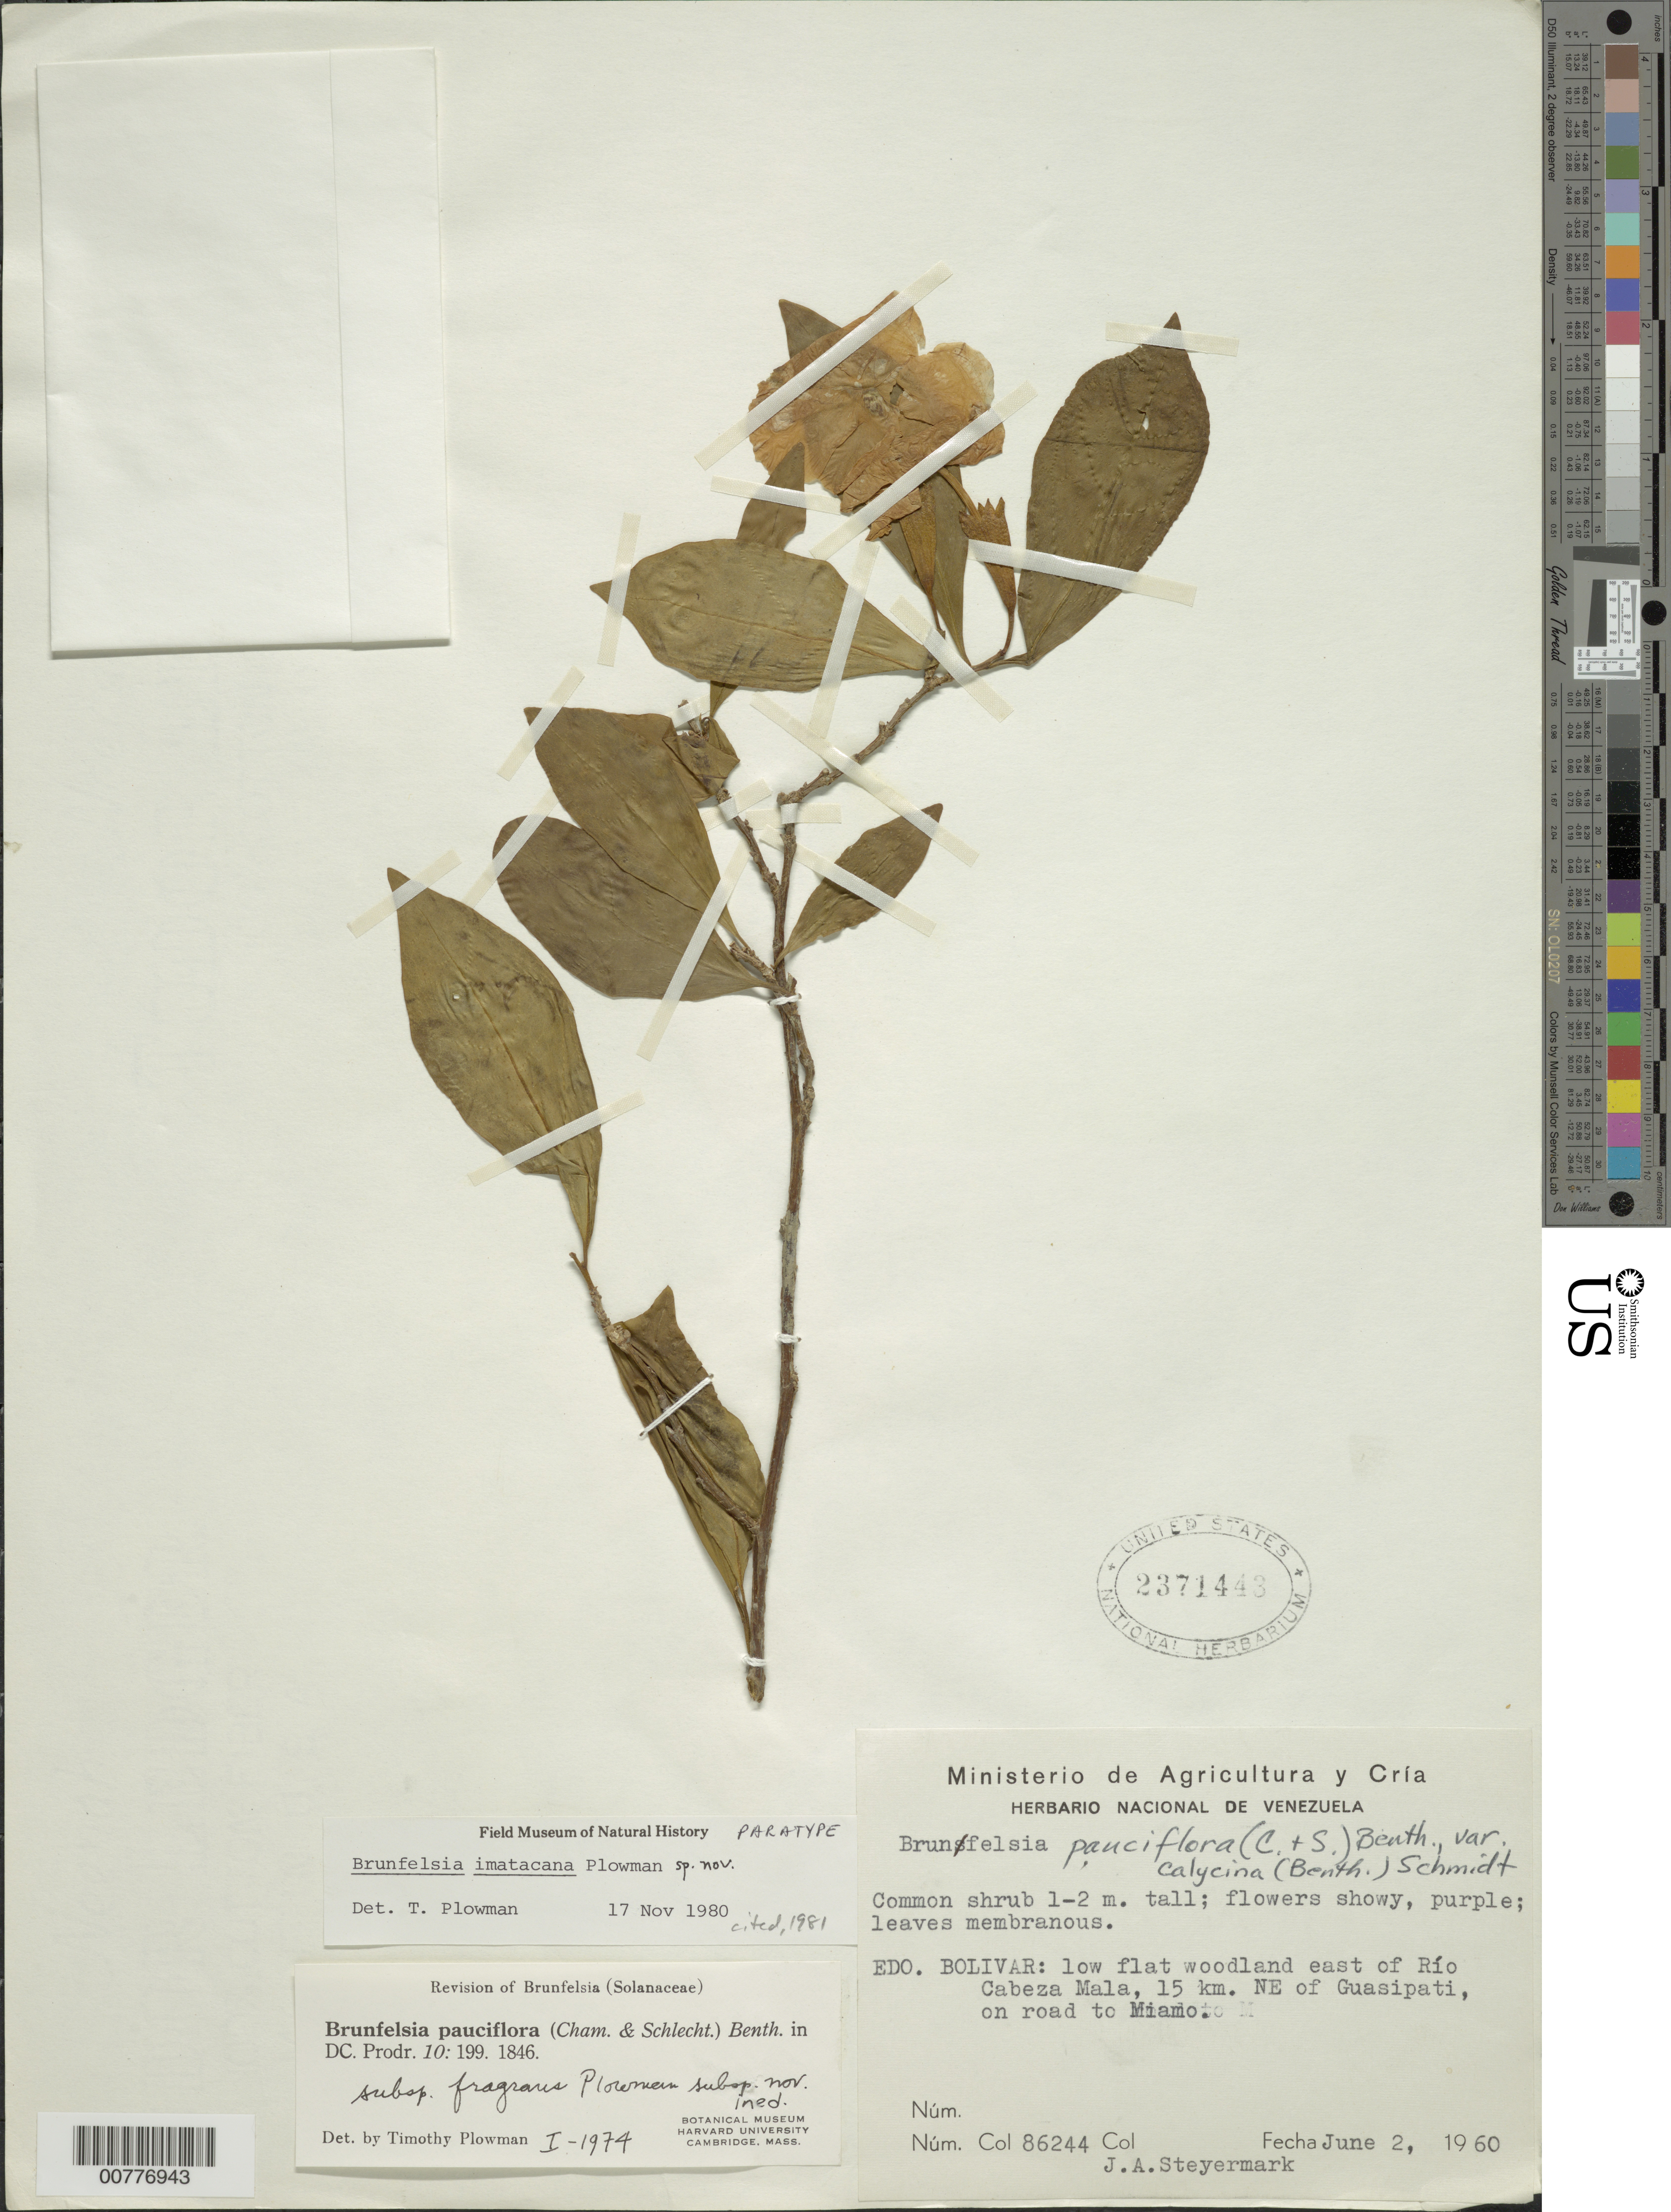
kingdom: Plantae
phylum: Tracheophyta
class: Magnoliopsida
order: Solanales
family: Solanaceae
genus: Brunfelsia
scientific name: Brunfelsia imatacana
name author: Plowman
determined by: Plowman, Timothy C.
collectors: J. Steyermark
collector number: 86244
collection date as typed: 2-Jun-60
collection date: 1960-06-02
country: Venezuela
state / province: Bolívar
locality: Río Cabeza Mala, E of and 15 km NE of Guasipati, on road to Miamo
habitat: Low flat woodland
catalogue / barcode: US 2371443